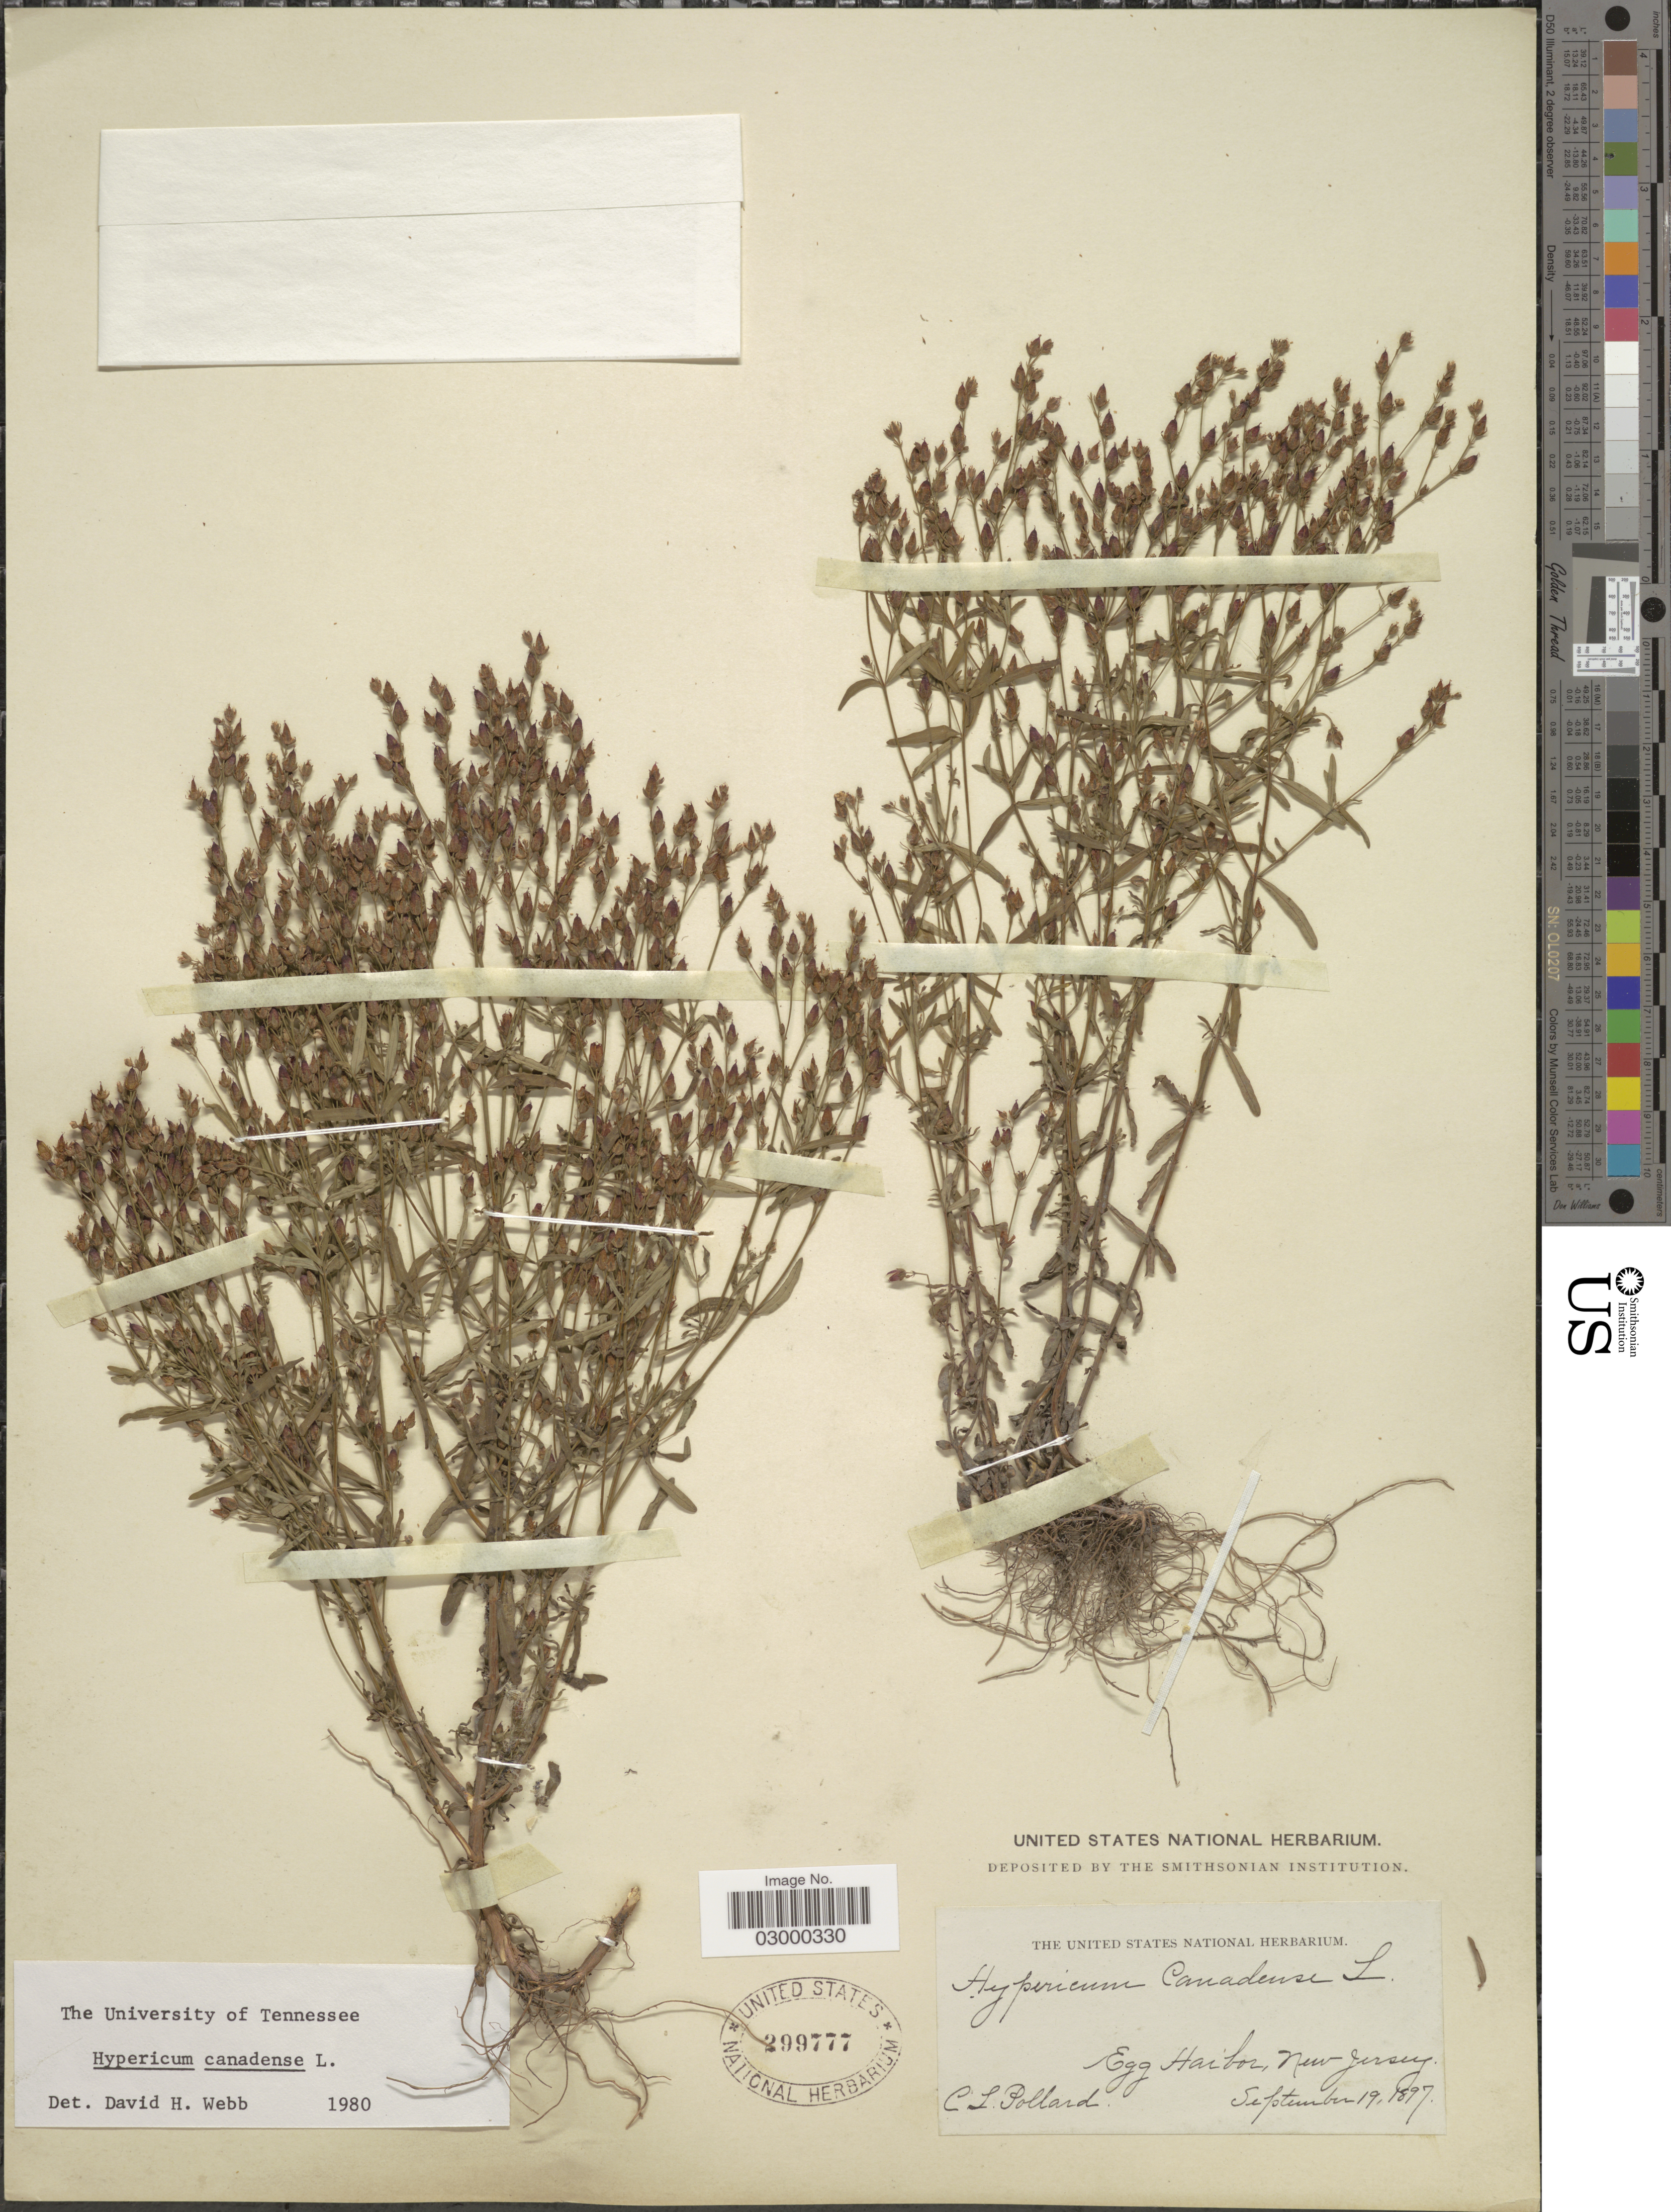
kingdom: Plantae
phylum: Tracheophyta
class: Magnoliopsida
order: Malpighiales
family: Hypericaceae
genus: Hypericum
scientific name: Hypericum canadense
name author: L.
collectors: C. L. Pollard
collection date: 1897-09-19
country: United States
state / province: New Jersey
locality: Egg Haibor.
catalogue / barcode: US 299777